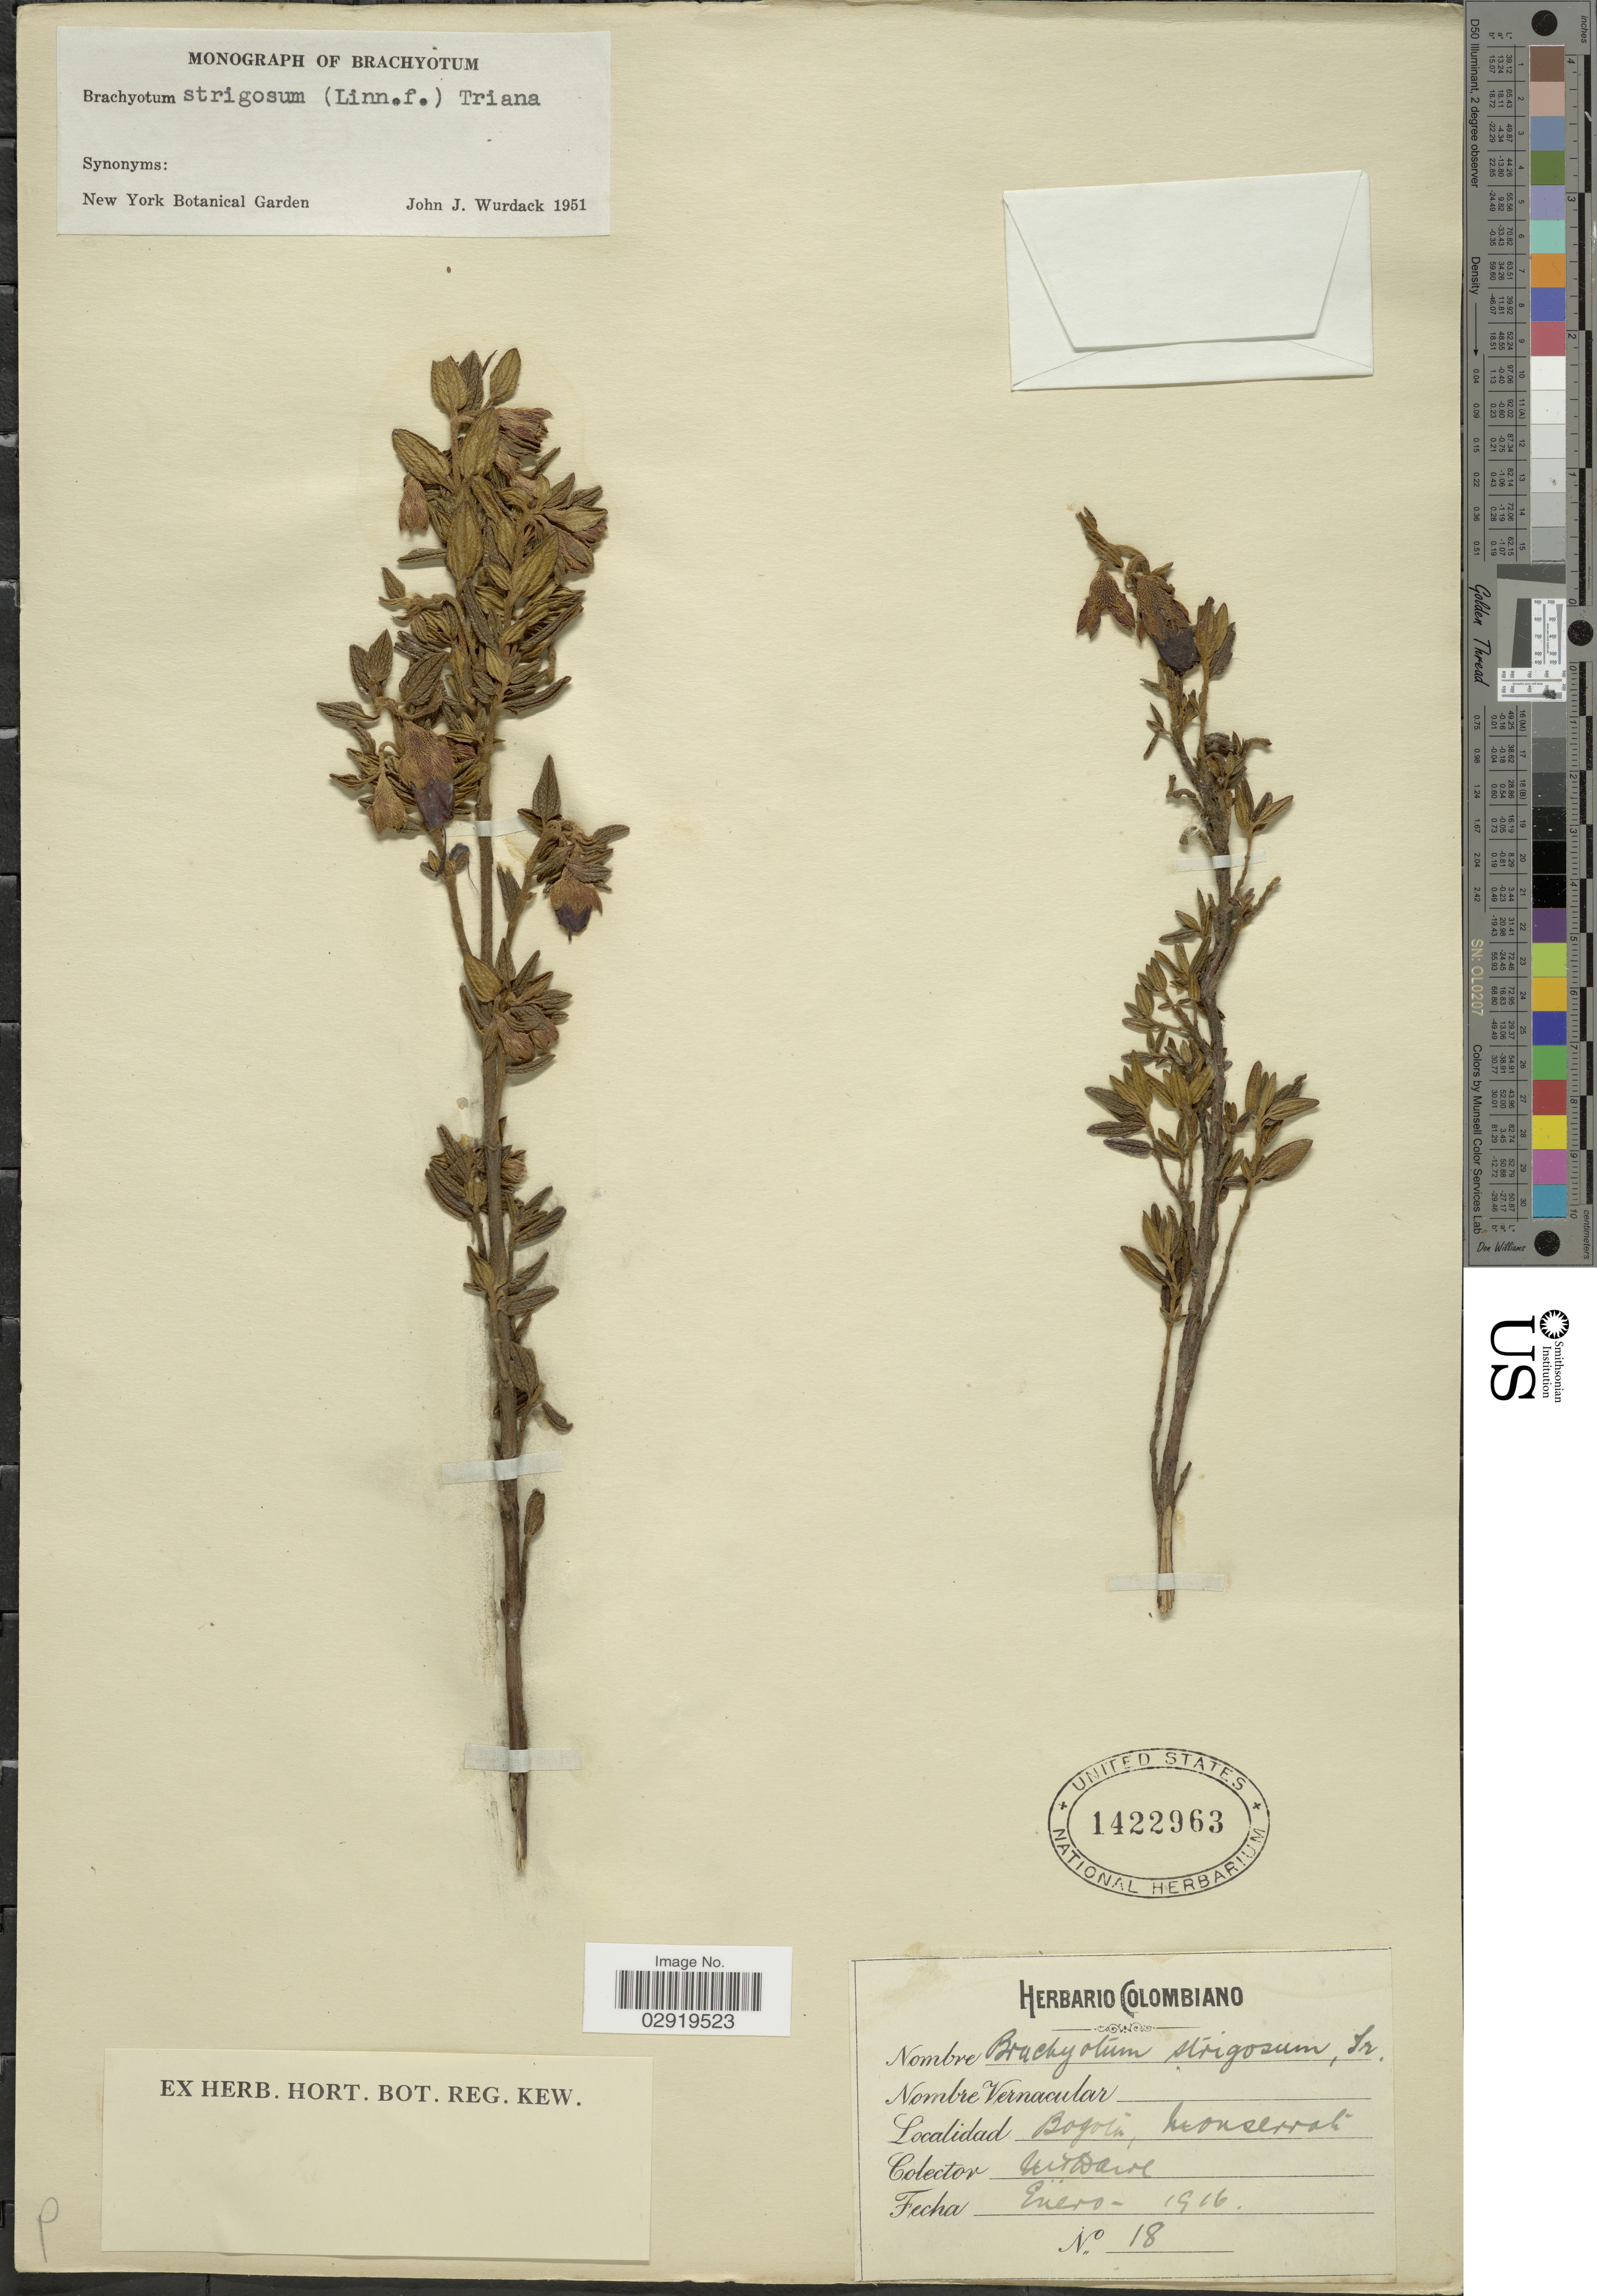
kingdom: Plantae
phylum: Tracheophyta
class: Magnoliopsida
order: Myrtales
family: Melastomataceae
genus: Brachyotum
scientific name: Brachyotum strigosum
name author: (L. f.) Triana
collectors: M. T. Dawe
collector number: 18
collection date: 1916-01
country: Colombia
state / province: Bogota D.C.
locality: Bogota, Monserrate.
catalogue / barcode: US 1422963